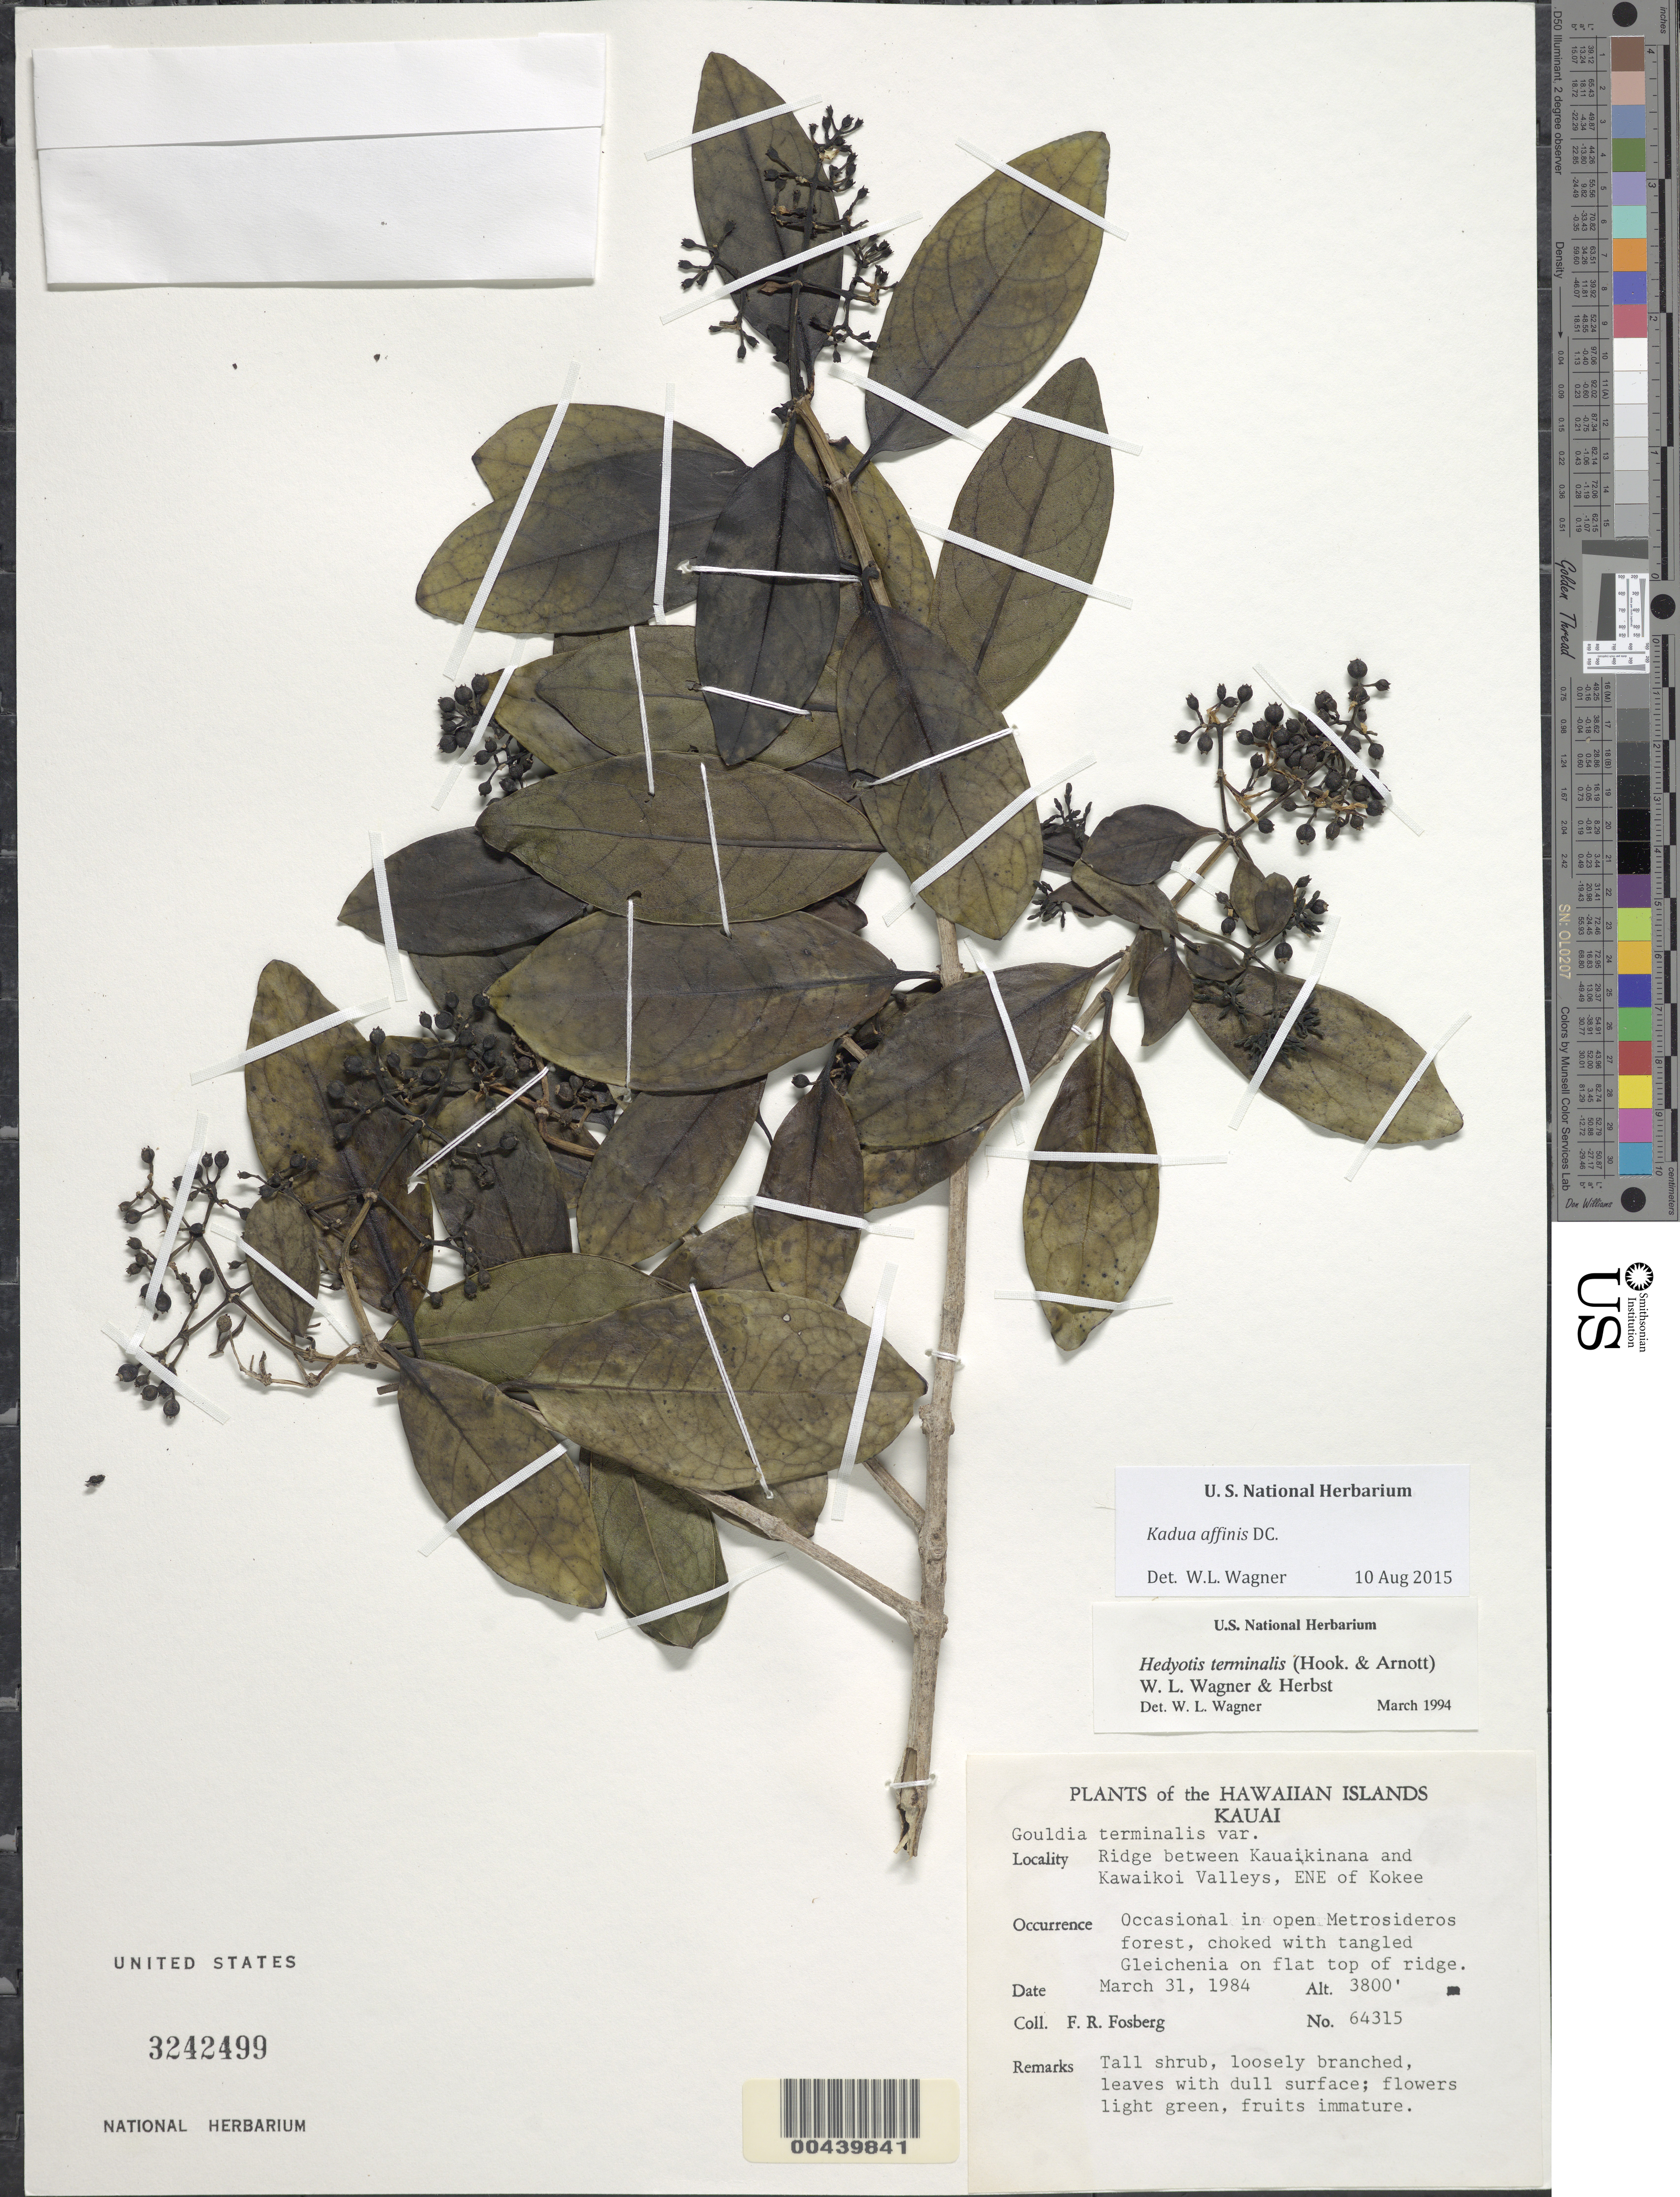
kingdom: Plantae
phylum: Tracheophyta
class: Magnoliopsida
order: Gentianales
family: Rubiaceae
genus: Kadua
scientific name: Kadua affinis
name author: DC.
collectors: F. R. Fosberg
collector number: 64315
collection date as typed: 31 Mar 1984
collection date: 1984-03-31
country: United States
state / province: Hawaii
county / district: Kauai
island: Kaua'i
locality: Ridge between Kauaikinana and Kawaikoi Valleys, ENE of Kokee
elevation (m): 1158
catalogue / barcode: US 3242499